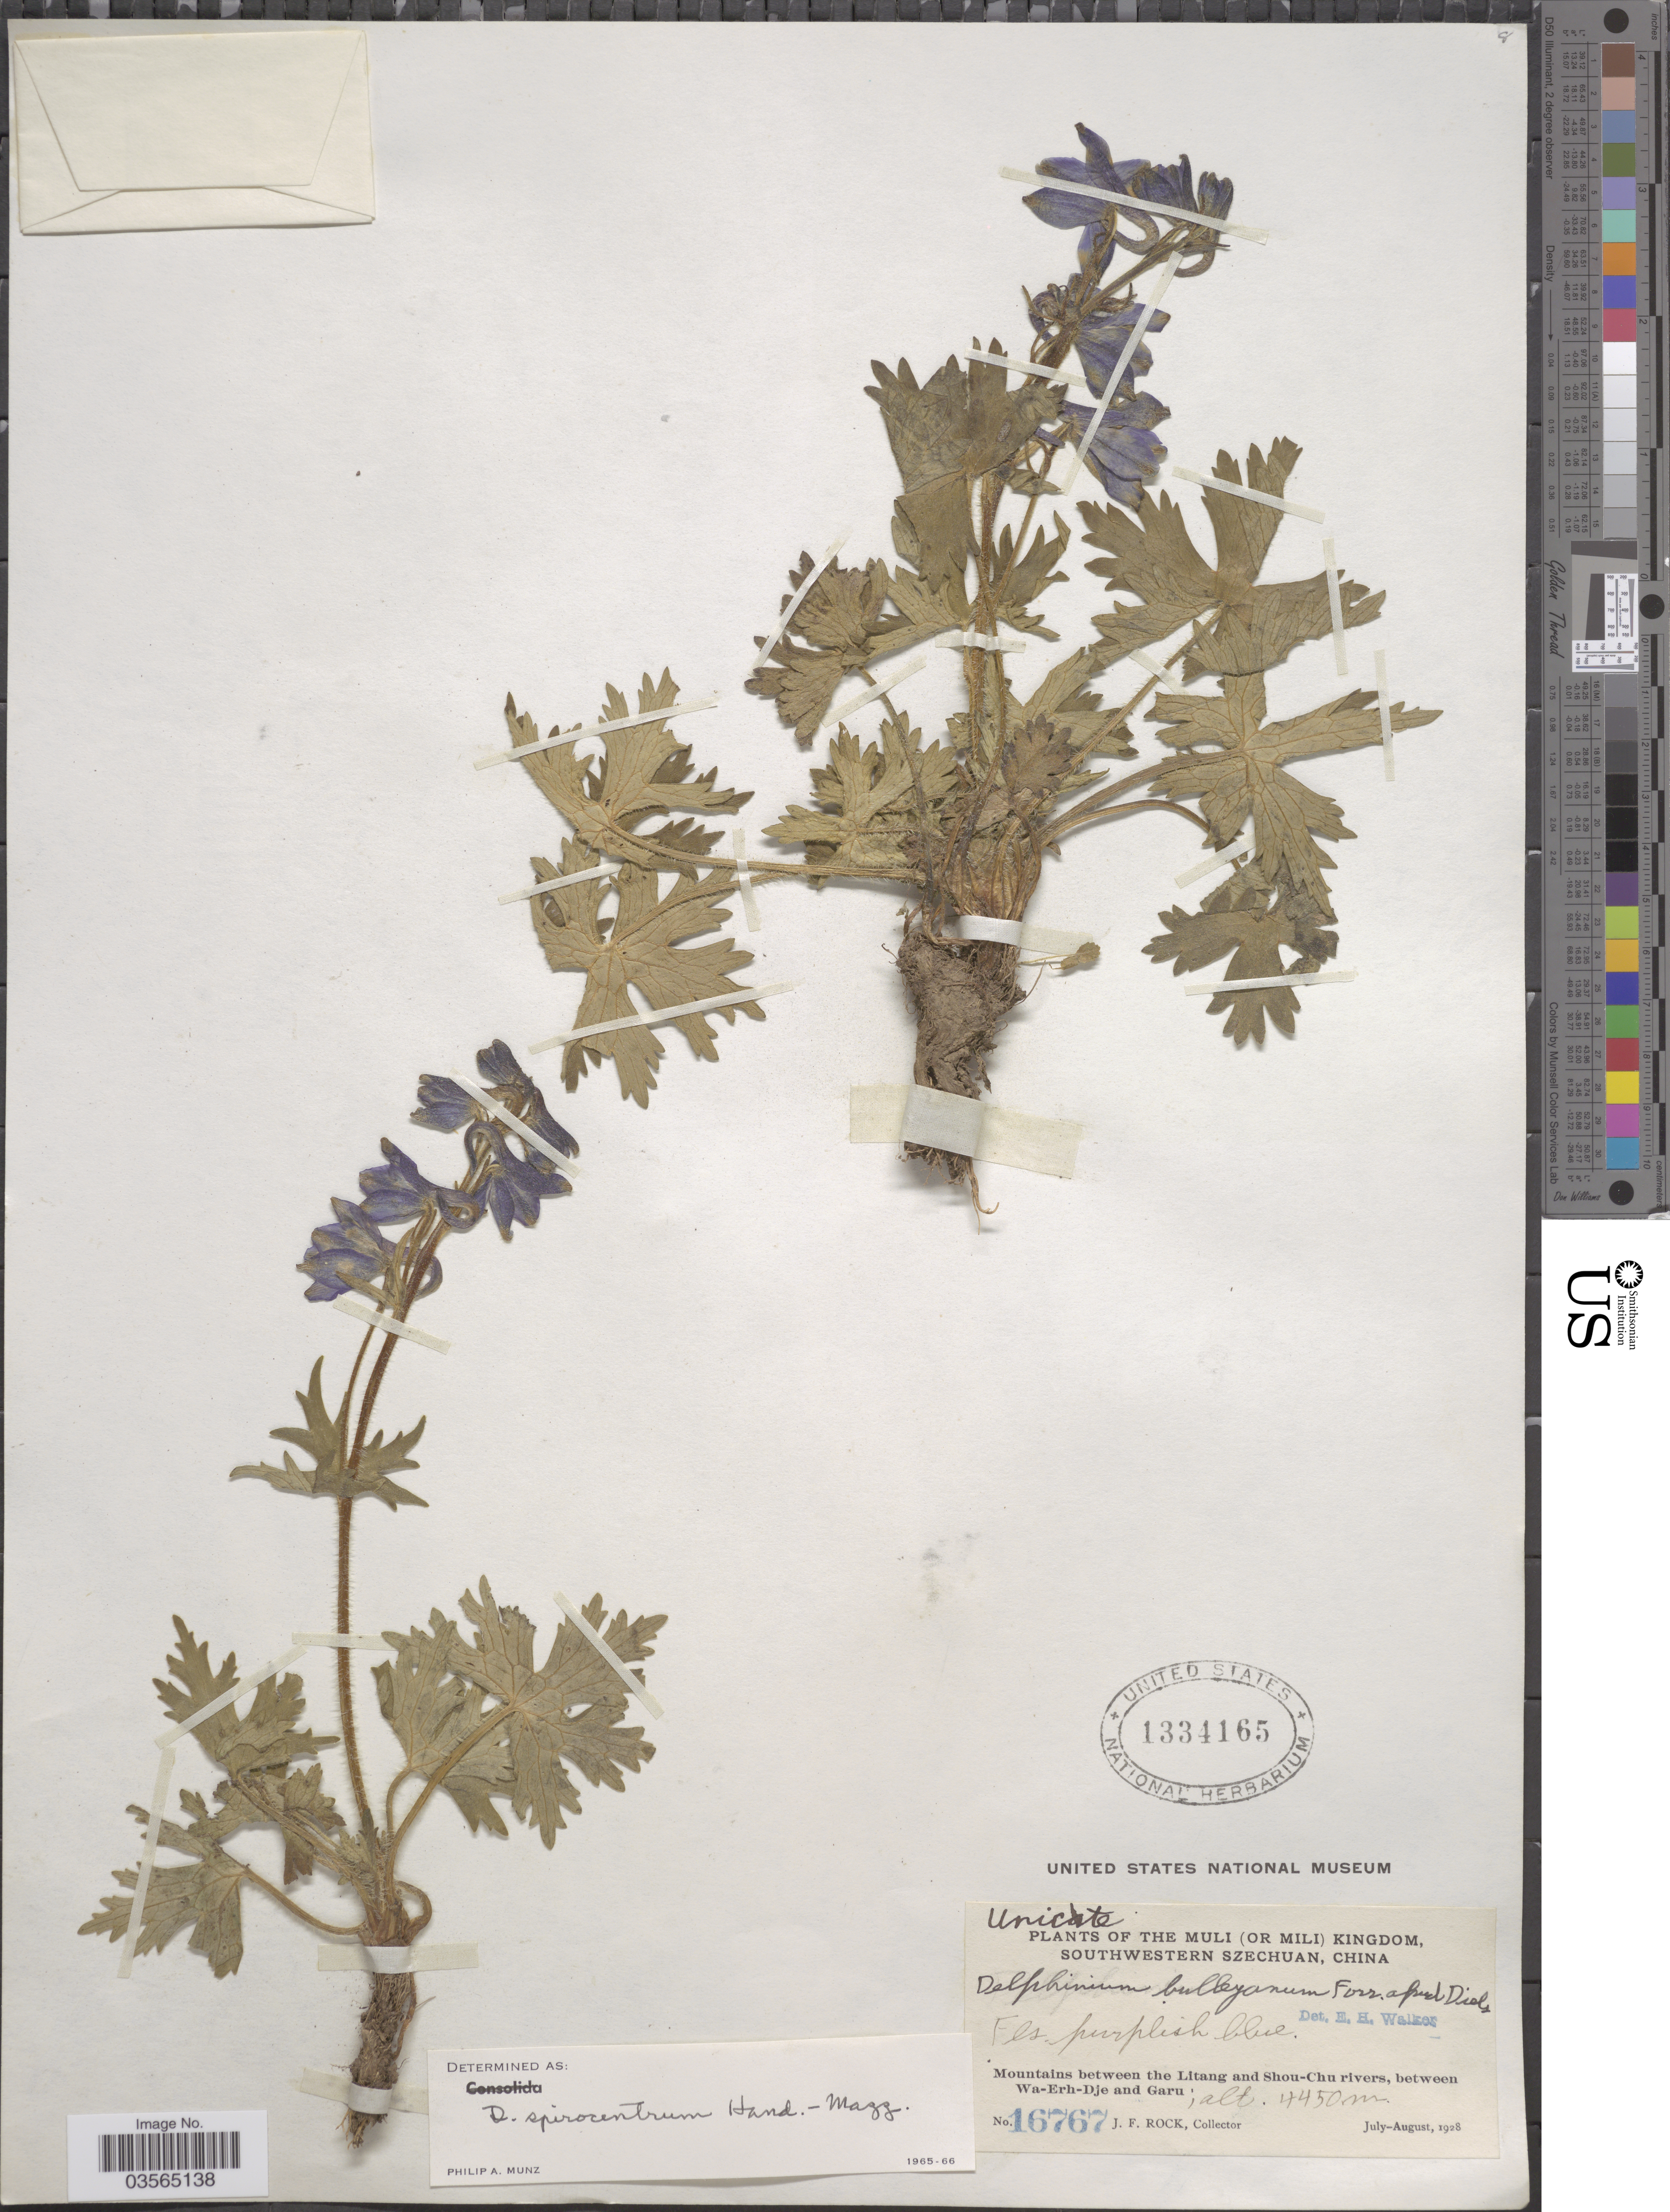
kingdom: Plantae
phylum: Tracheophyta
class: Magnoliopsida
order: Ranunculales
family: Ranunculaceae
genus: Delphinium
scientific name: Delphinium spirocentrum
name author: Hand.-Mazz.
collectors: J. Rock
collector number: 16767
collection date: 1928-07/1928-08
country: China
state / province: Sichuan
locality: The Muli (or Mili) Kingdom, Southwestern Szechuan. Mountains between the Litang and Shou-Chu rivers, between Wa-Erh-Dje and Garu.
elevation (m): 4450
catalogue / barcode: US 1334165